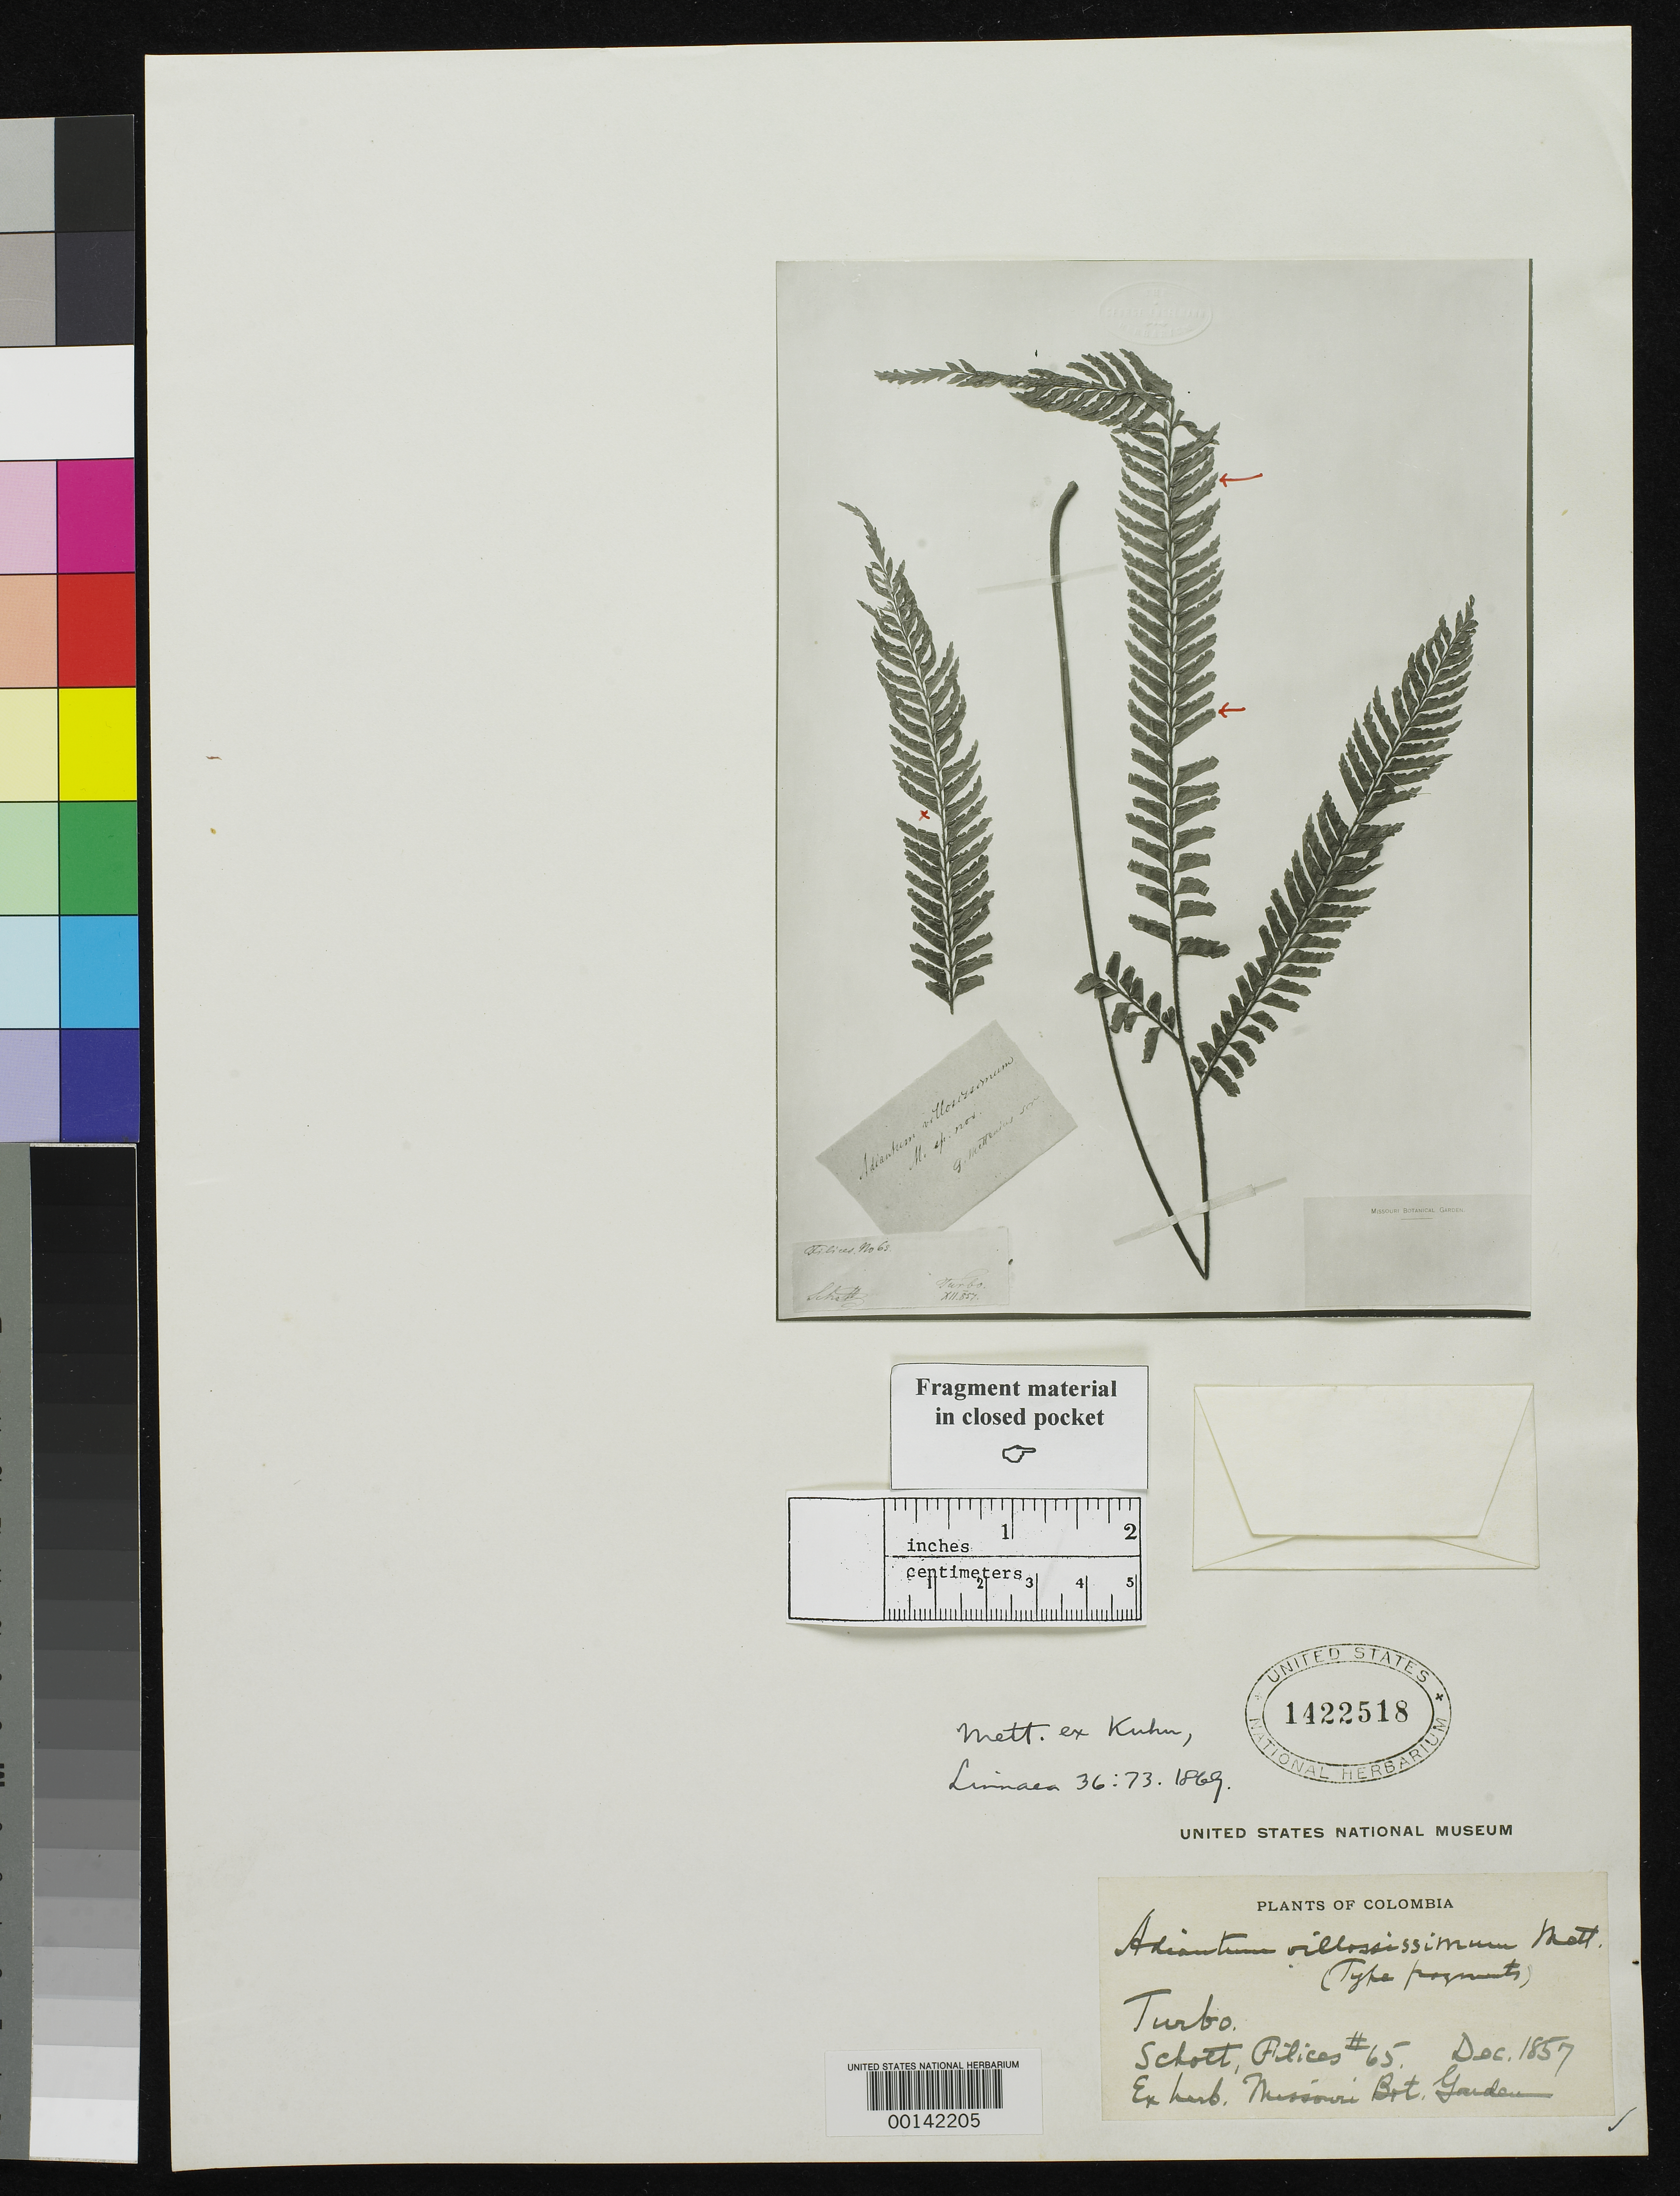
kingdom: Plantae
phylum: Tracheophyta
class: Polypodiopsida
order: Polypodiales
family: Pteridaceae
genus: Adiantum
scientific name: Adiantum villosissimum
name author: Mett. ex Kuhn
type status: Type Collection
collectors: H. W. Schott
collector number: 65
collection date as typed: Dec 1857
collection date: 1857-12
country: Colombia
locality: Turbo.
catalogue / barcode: US 1422518